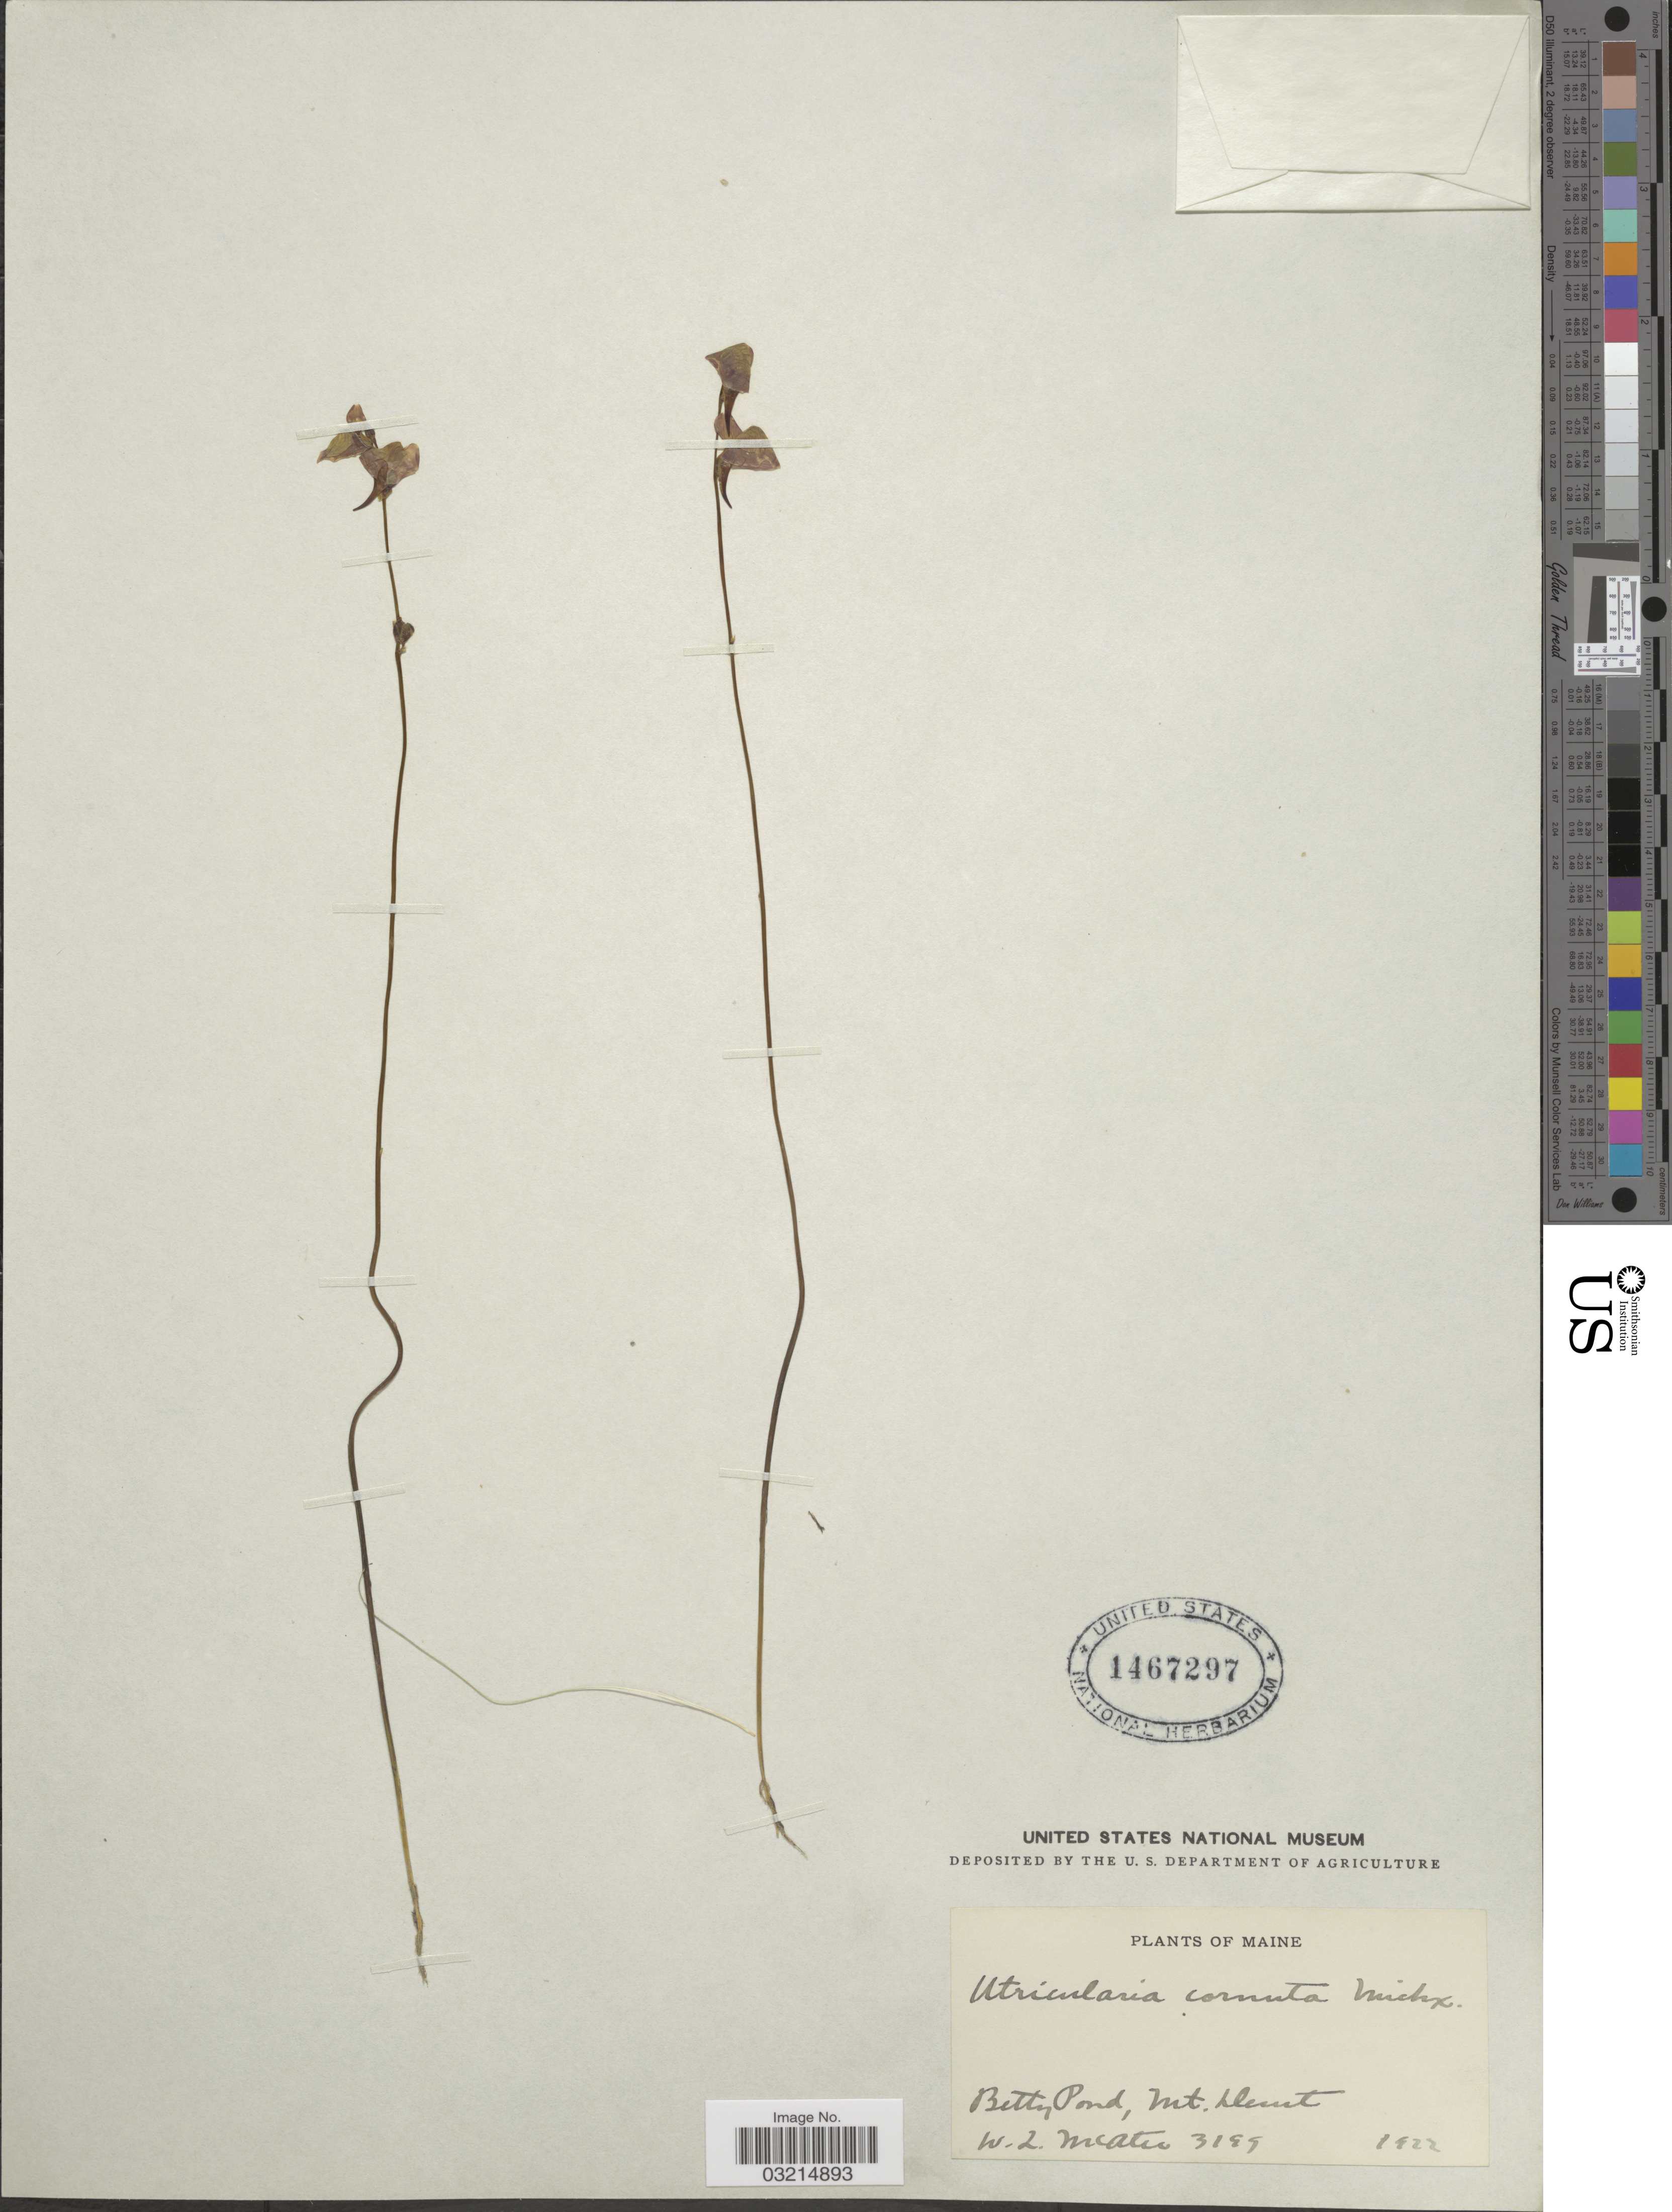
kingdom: Plantae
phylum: Tracheophyta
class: Magnoliopsida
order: Lamiales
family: Lentibulariaceae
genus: Utricularia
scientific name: Utricularia cornuta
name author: Michx.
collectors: W. McAtee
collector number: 3199*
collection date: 1922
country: United States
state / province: Maine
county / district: Hancock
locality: Betty Pond, Mt. Desert.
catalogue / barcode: US 1467297